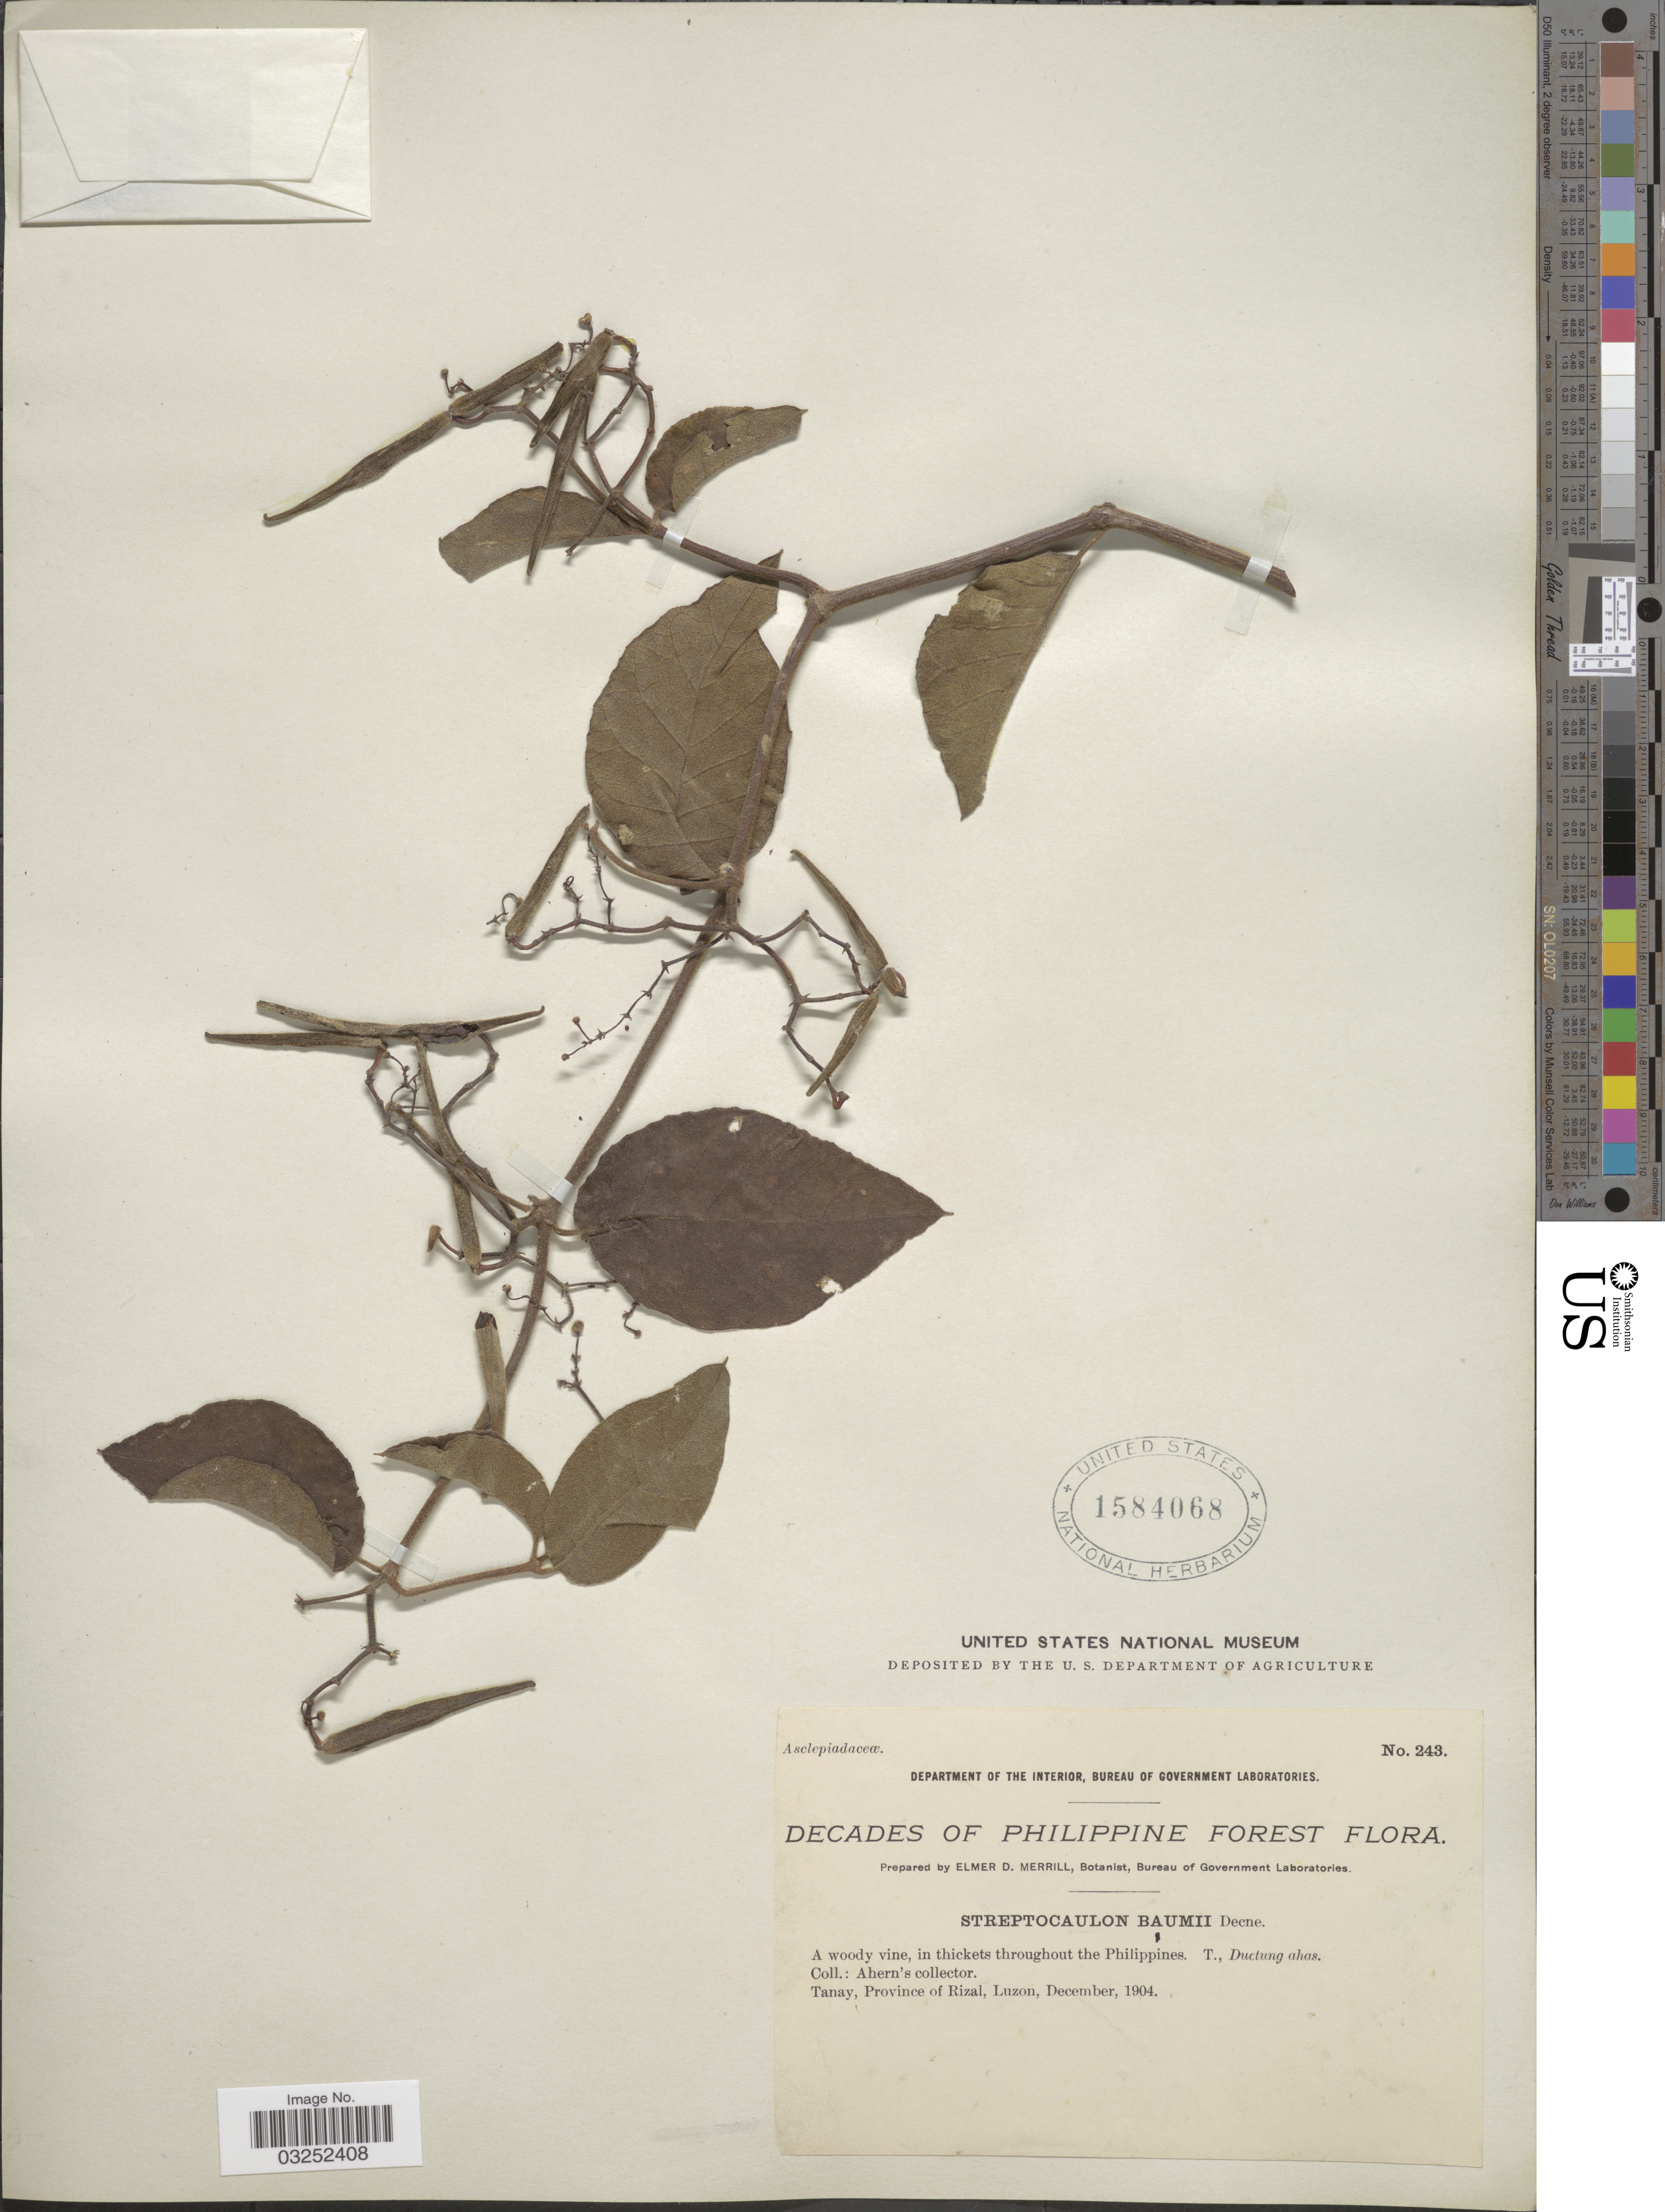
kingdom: Plantae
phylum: Tracheophyta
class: Magnoliopsida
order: Gentianales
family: Apocynaceae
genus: Streptocaulon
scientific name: Streptocaulon wallichii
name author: Wight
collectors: Ahern's collector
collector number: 243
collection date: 1904-12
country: Philippines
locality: Tanay, Province of Rizal, Luzon.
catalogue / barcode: US 1584068